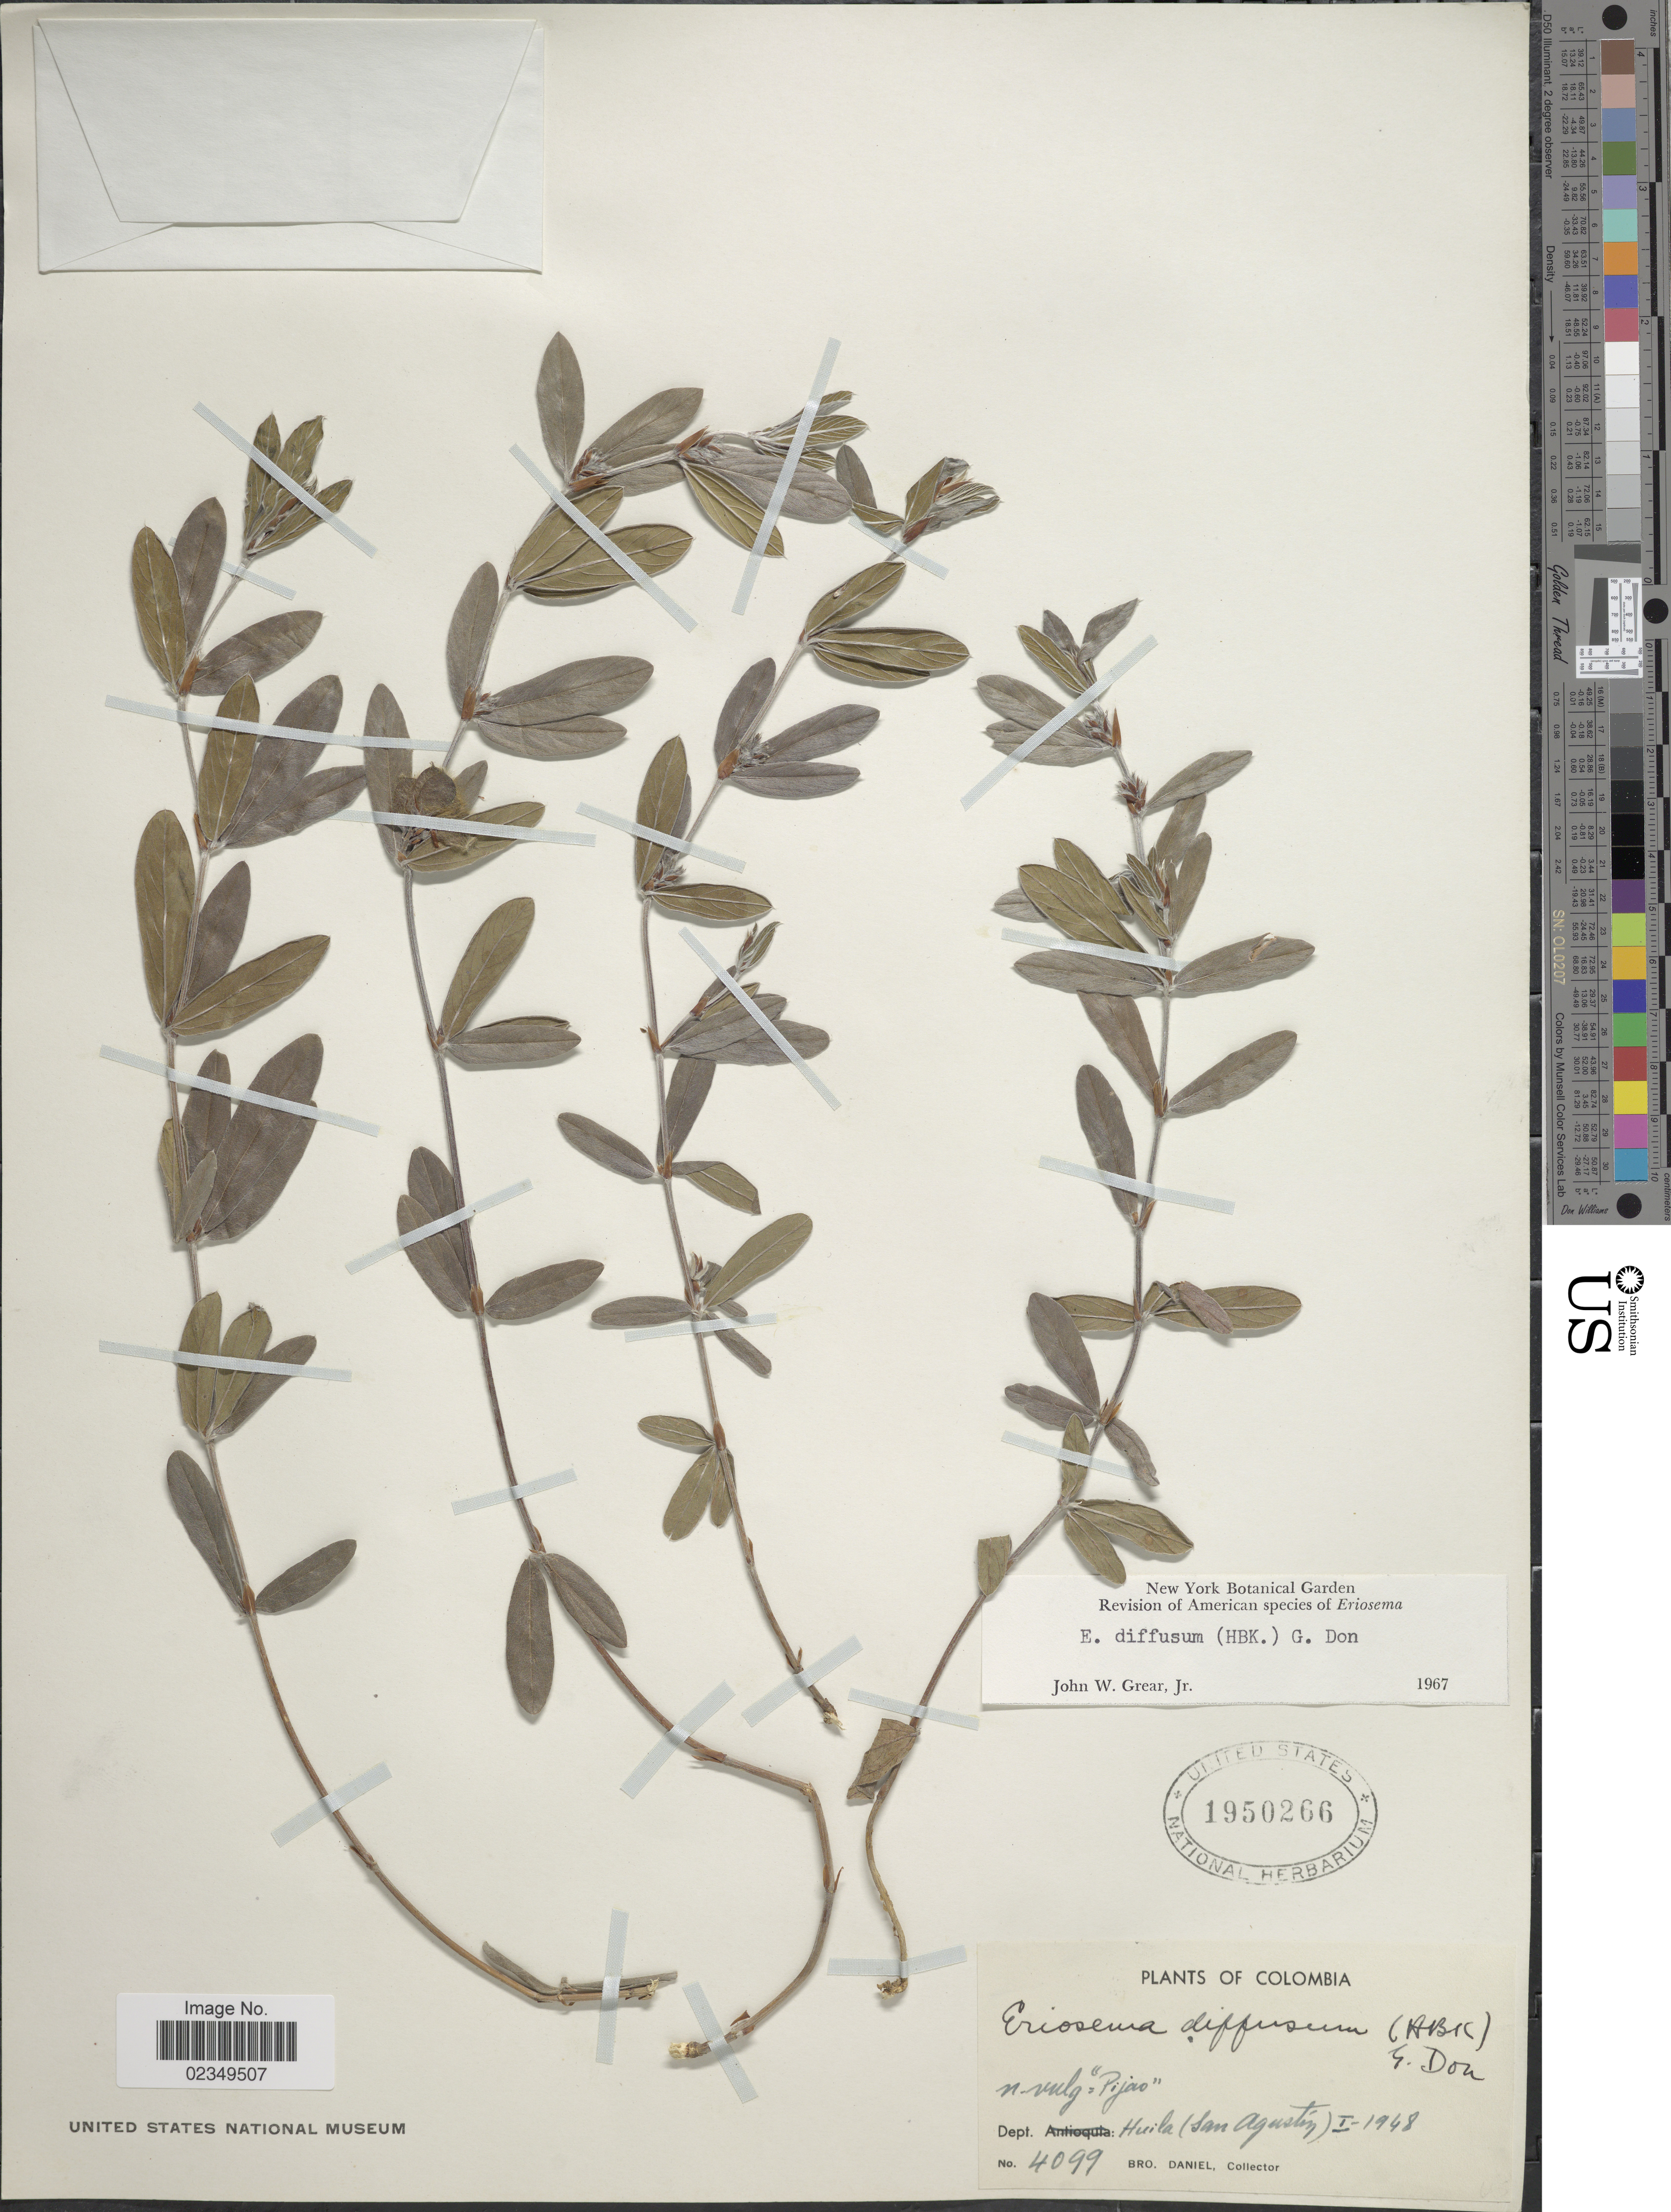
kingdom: Plantae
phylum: Tracheophyta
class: Magnoliopsida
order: Fabales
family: Fabaceae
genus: Eriosema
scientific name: Eriosema diffusum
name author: (Kunth) G. Don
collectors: Bro. Daniel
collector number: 4099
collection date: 1948-01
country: Colombia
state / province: Huila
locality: (San Augustín)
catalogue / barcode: US 1950266